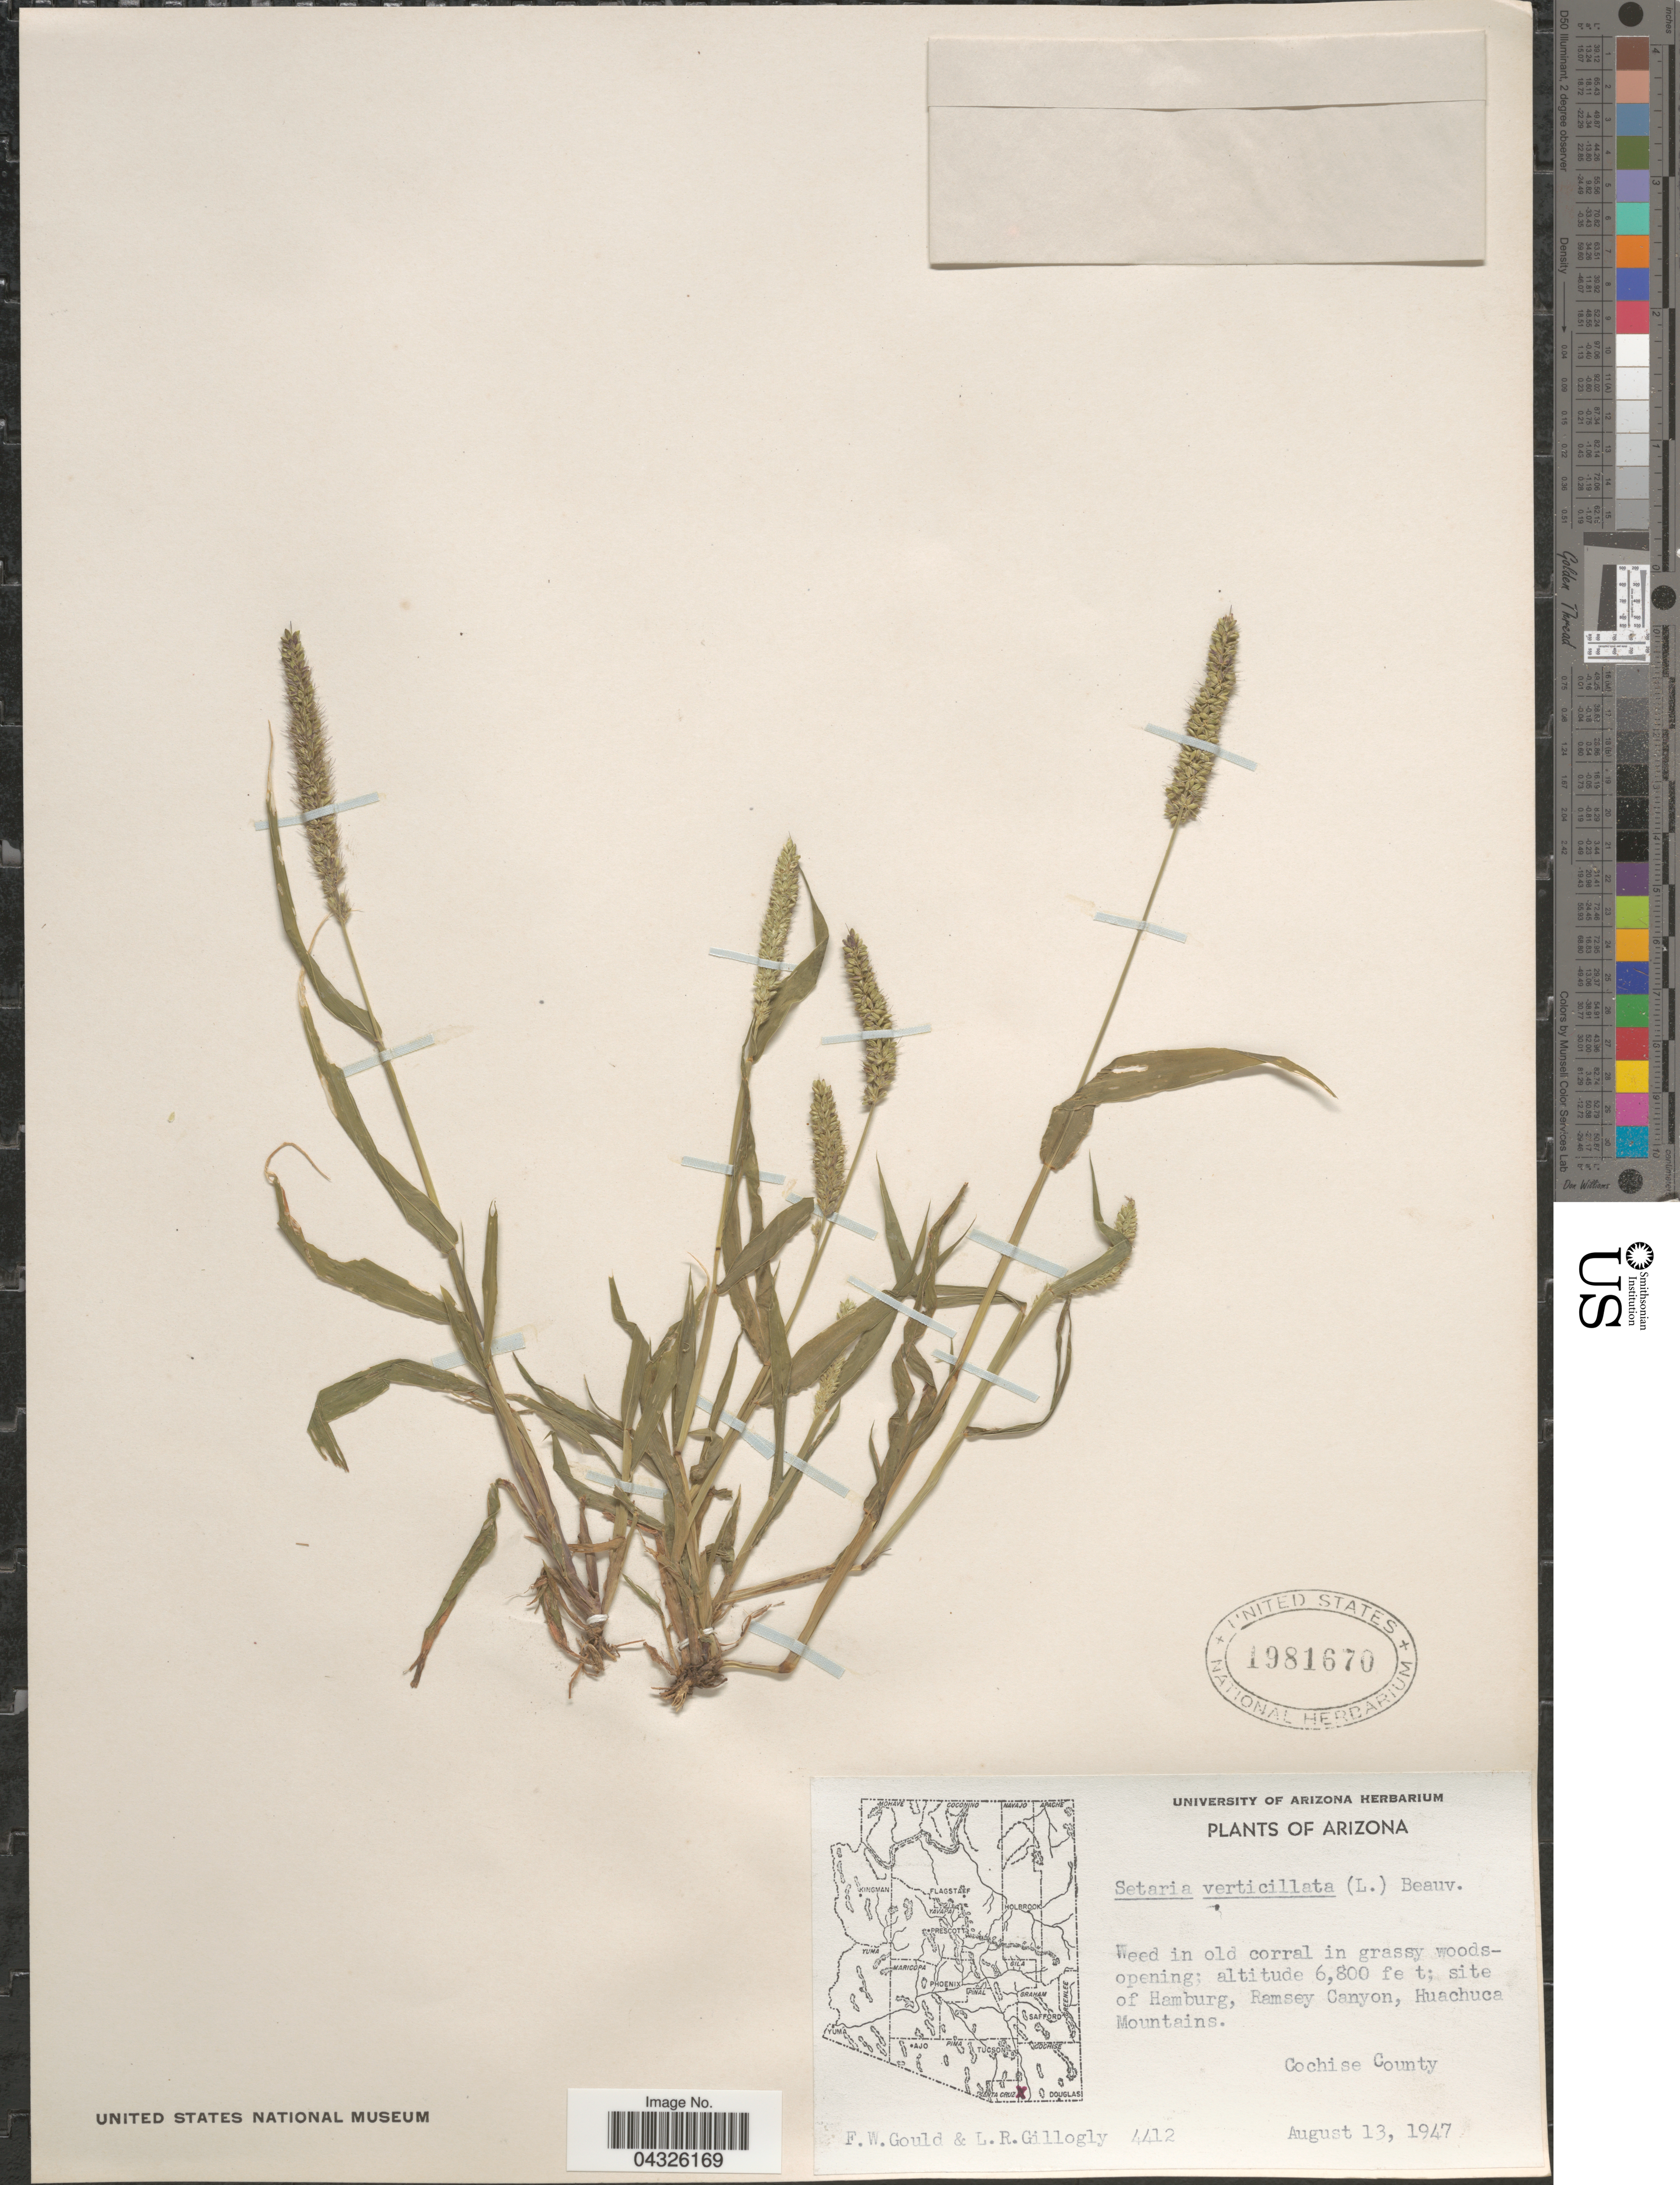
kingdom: Plantae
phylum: Tracheophyta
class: Liliopsida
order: Poales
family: Poaceae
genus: Setaria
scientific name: Setaria verticillata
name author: (L.) P. Beauv.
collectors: F. W. Gould & L. Gillogly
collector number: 4412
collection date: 1947-08-13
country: United States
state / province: Arizona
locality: Site of Hamburg, Ramsey Canyon, Huachuca Mountains. Cochise County.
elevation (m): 2073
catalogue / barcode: US 1981670